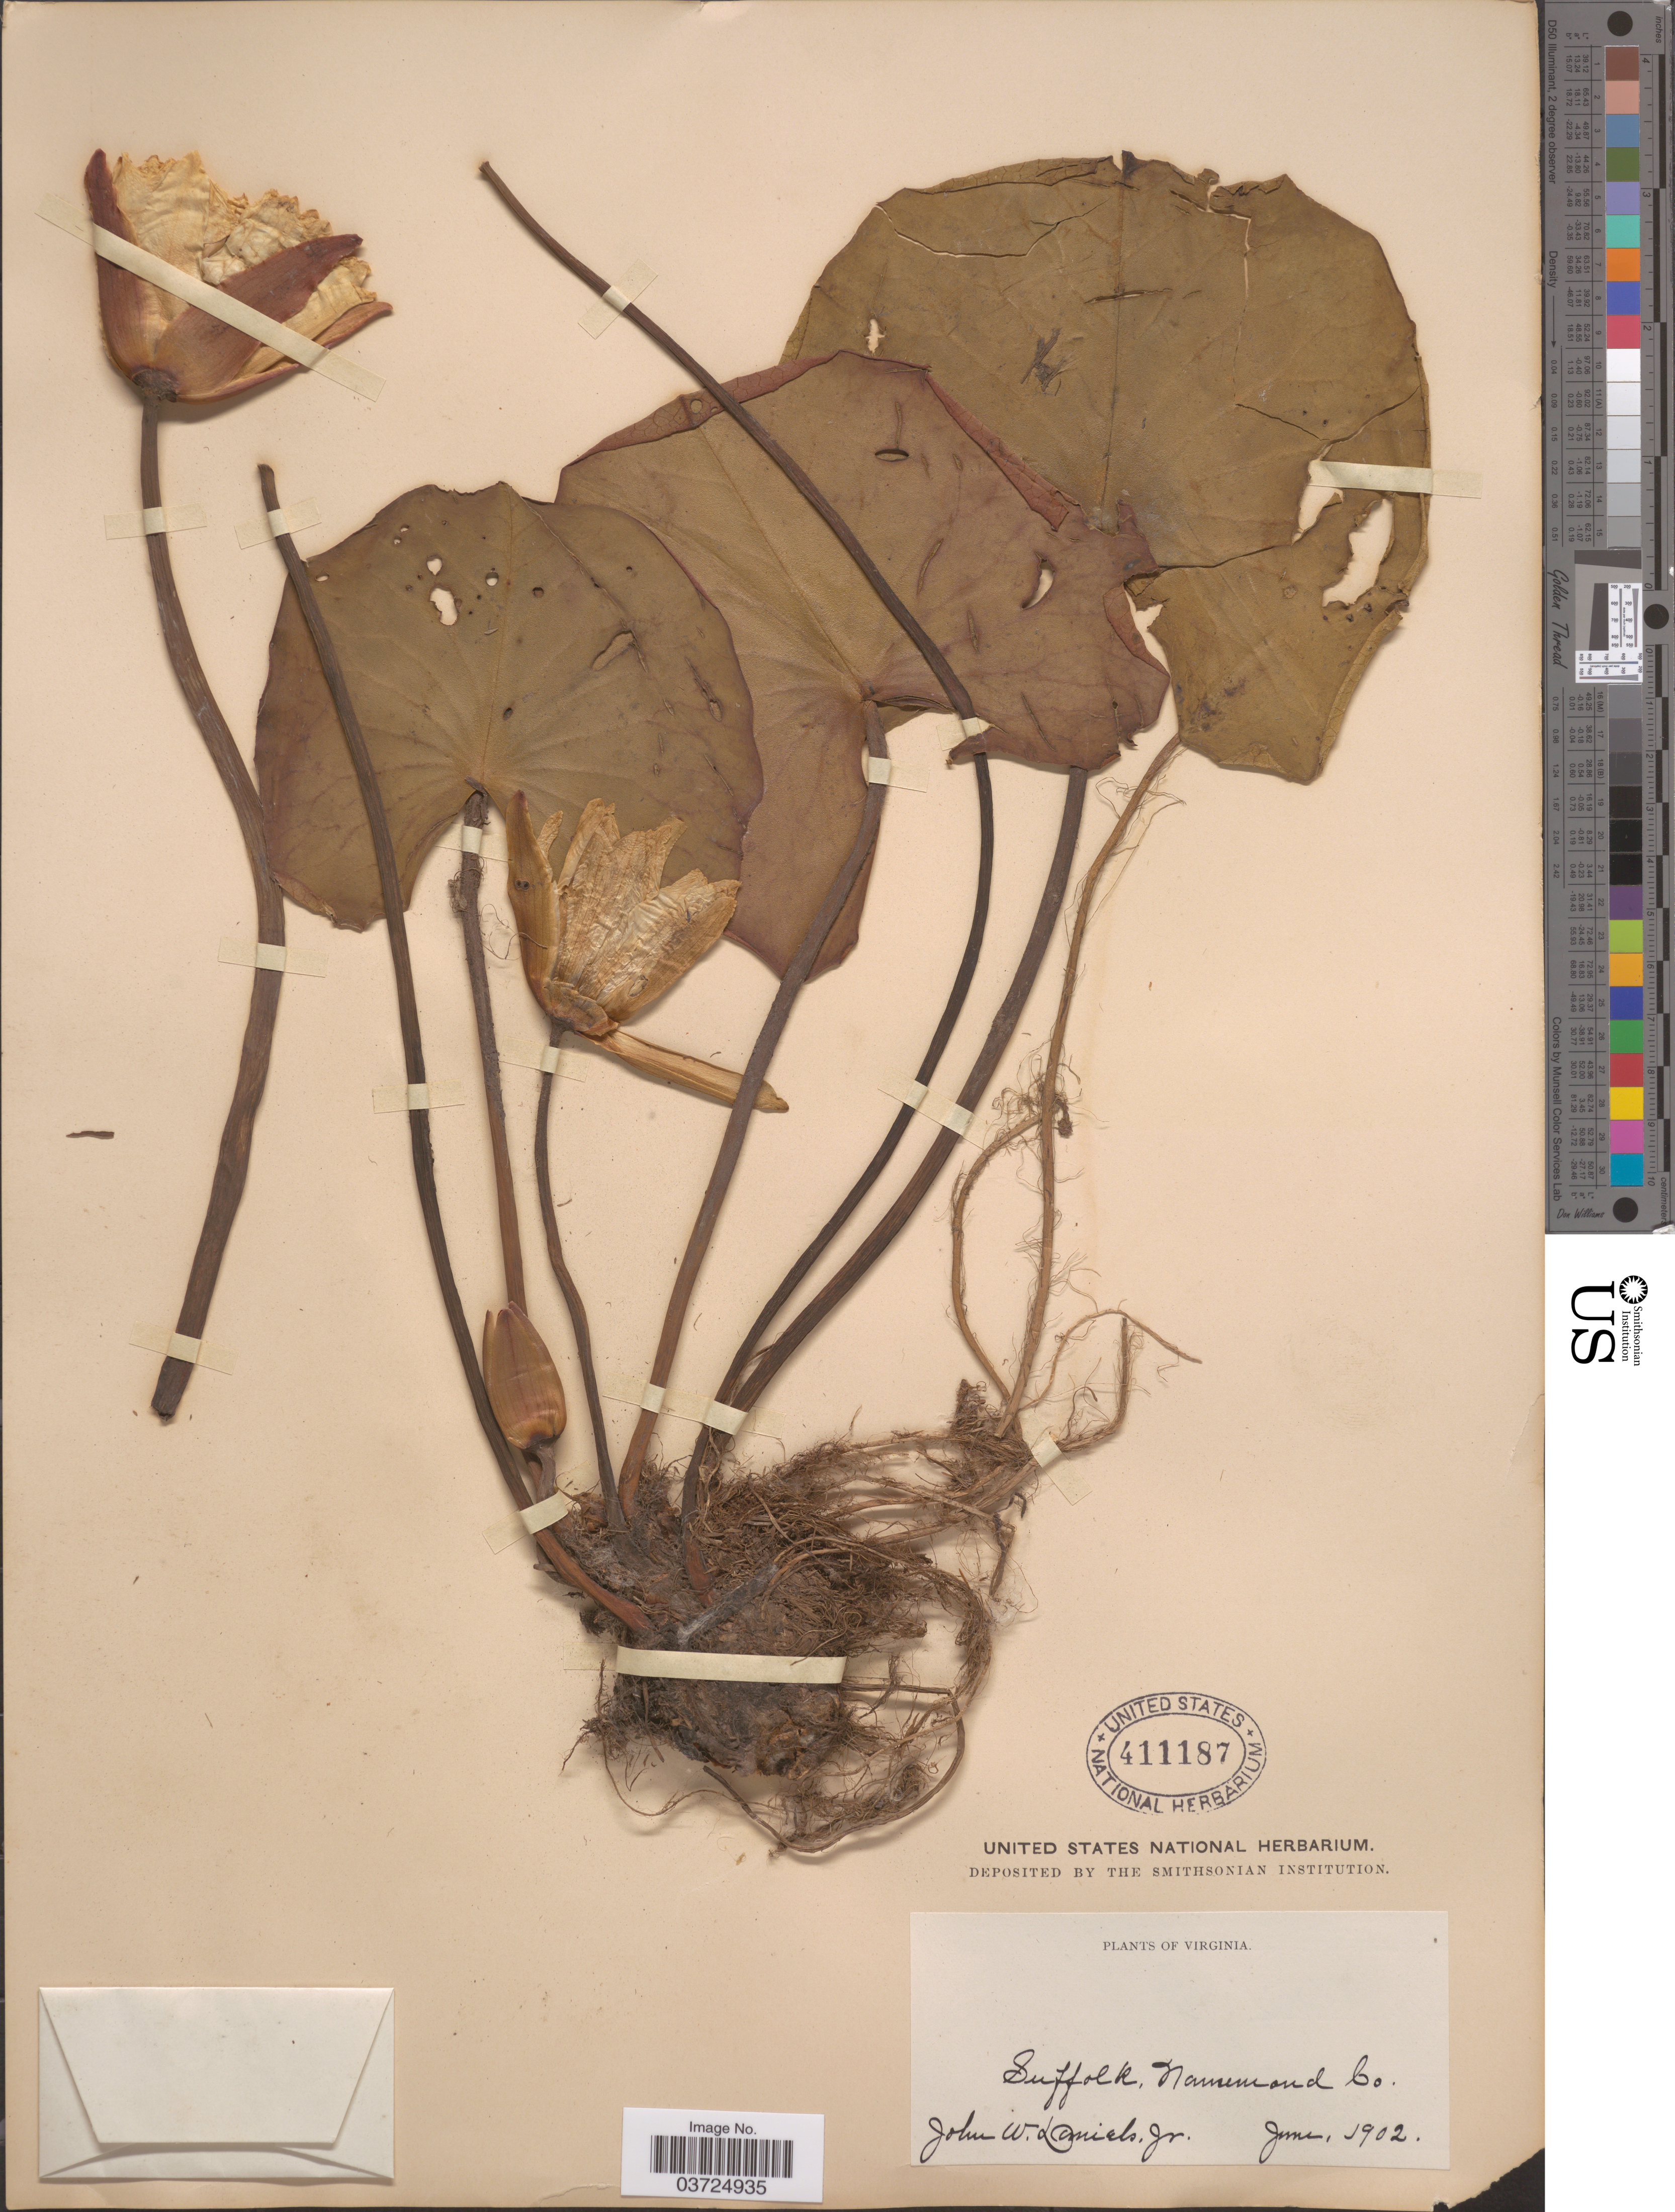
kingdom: Plantae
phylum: Tracheophyta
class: Magnoliopsida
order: Nymphaeales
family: Nymphaeaceae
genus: Nymphaea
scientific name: Nymphaea odorata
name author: Aiton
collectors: J. Daniels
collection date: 1902-06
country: United States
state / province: Virginia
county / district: City of Suffolk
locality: Suffolk, Nansemond (=historic county name) Co.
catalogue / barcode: US 411187